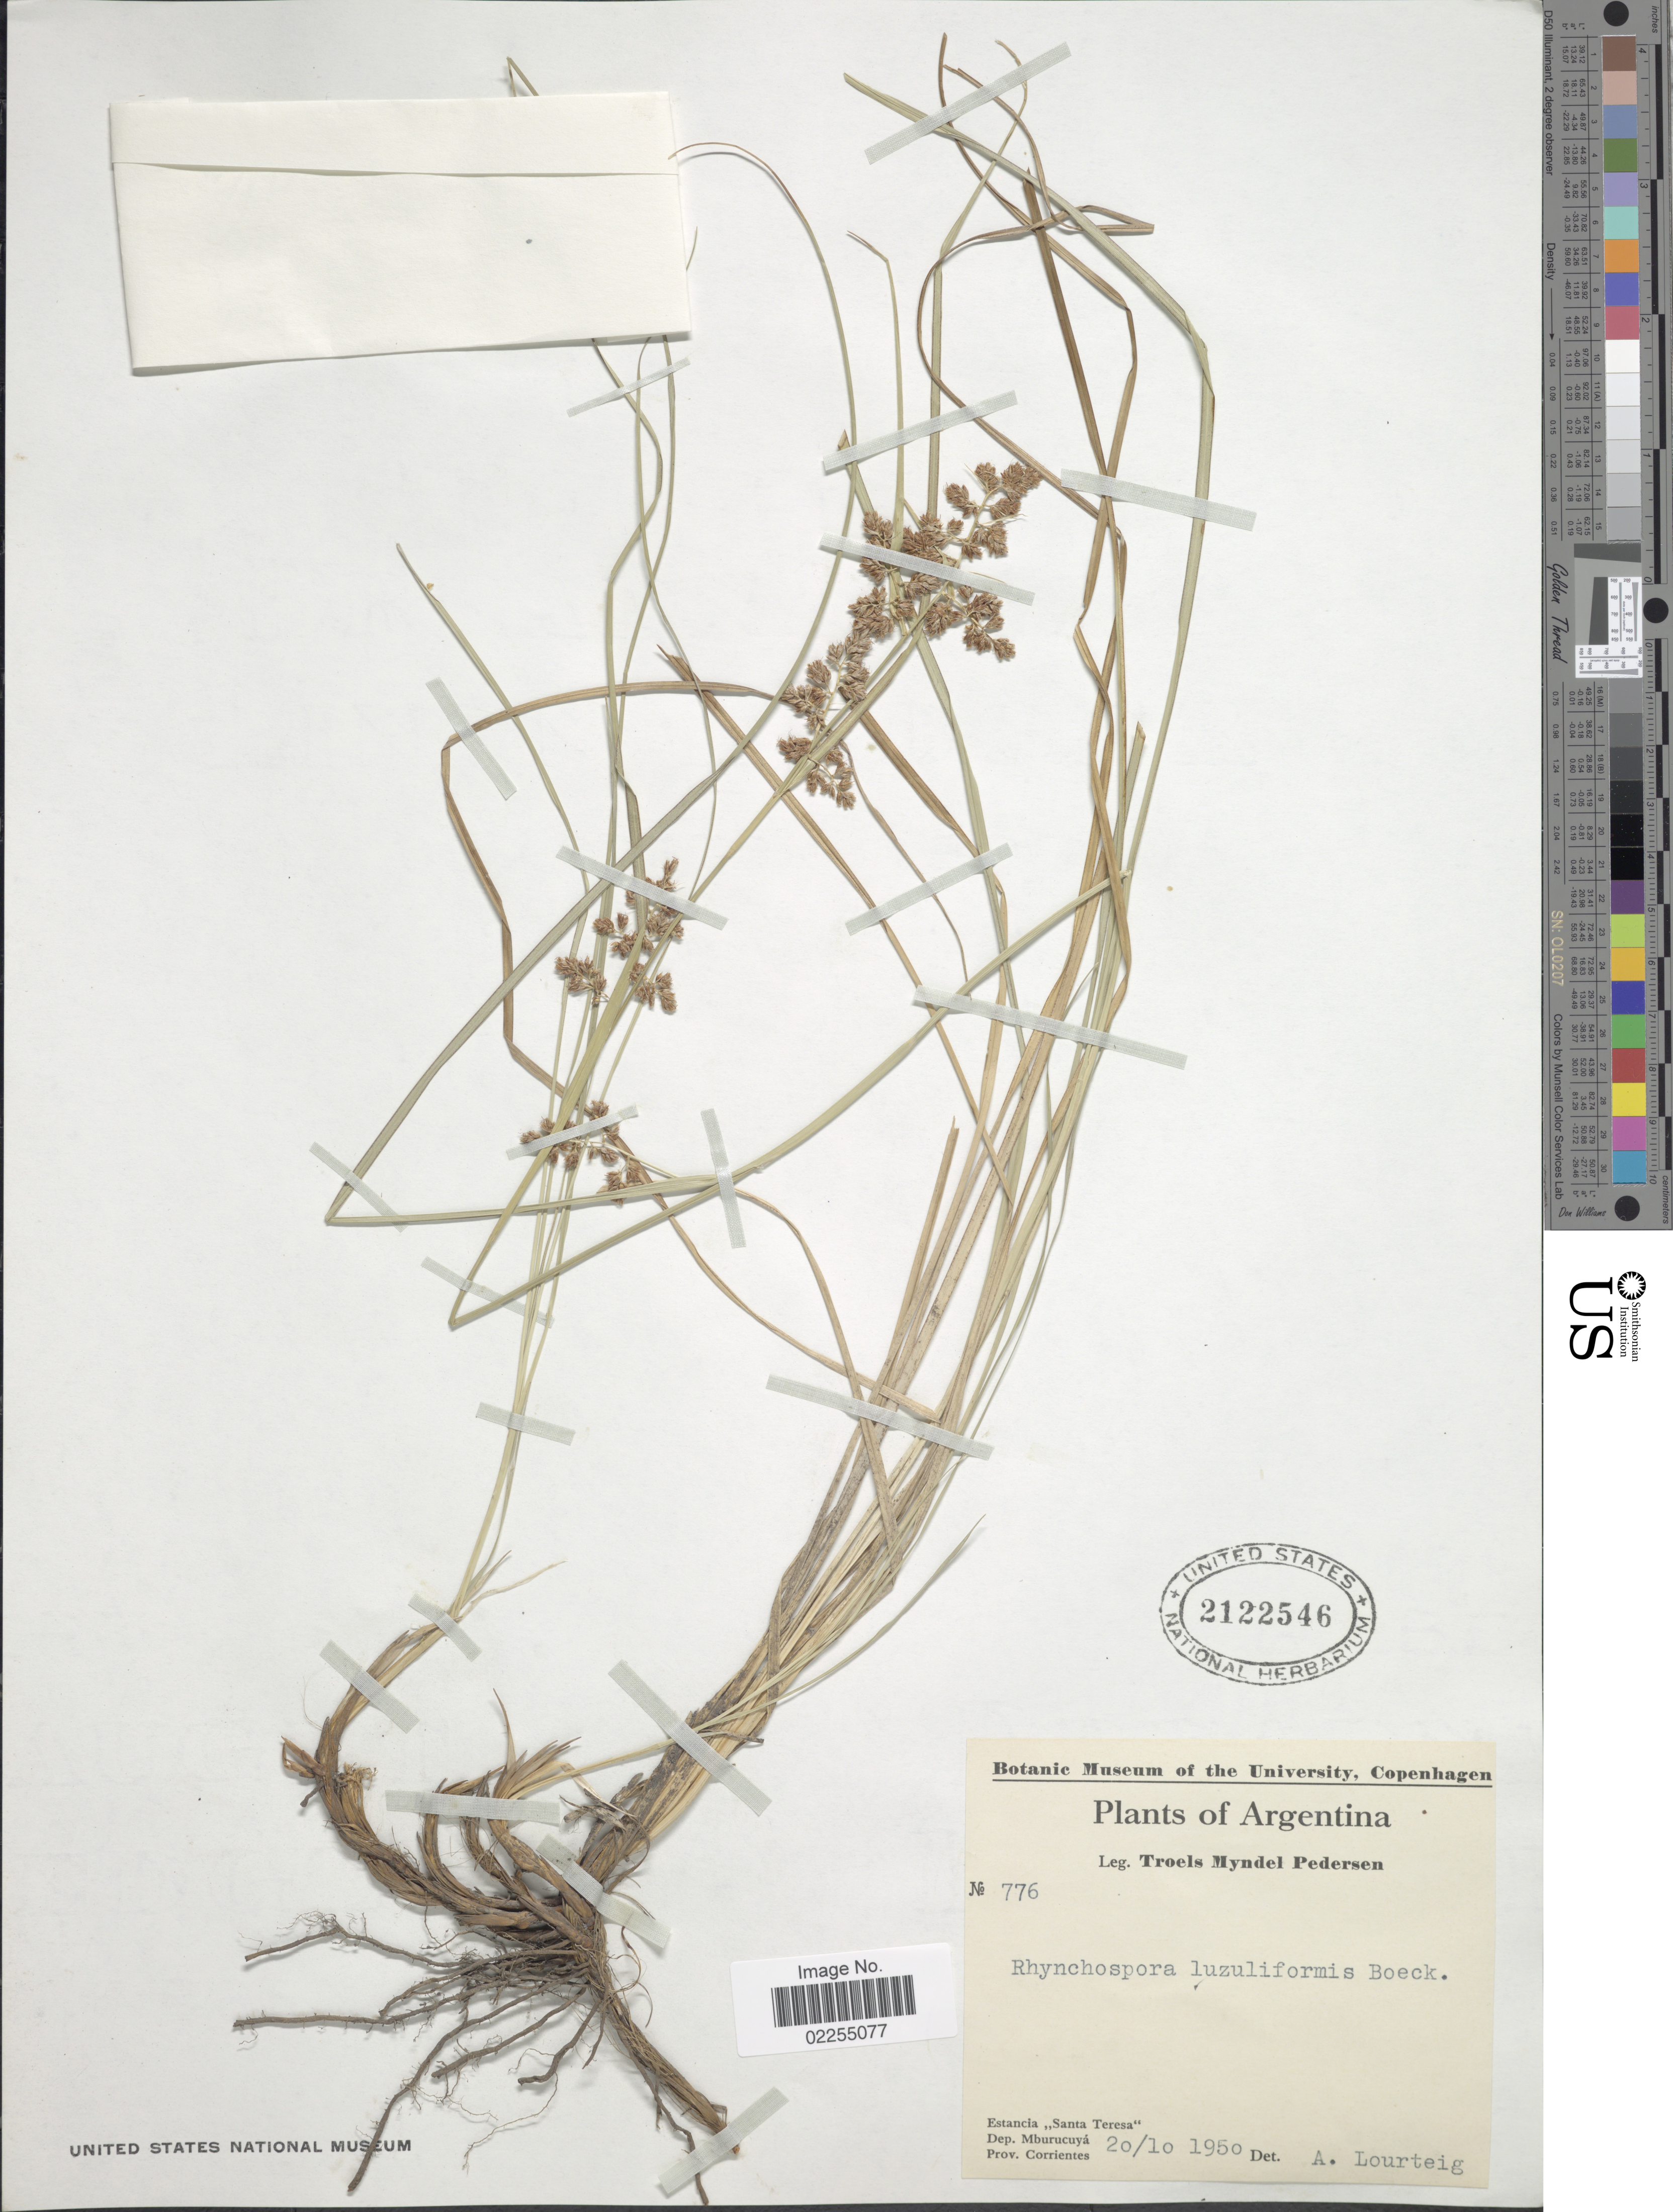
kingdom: Plantae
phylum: Tracheophyta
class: Liliopsida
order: Poales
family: Cyperaceae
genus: Rhynchospora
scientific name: Rhynchospora megapotamica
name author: (A. Spreng.) H. Pfeiff.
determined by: Filho, P. J. S. Silva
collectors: T. Pederson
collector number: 776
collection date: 1950-10-20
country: Argentina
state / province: Corrientes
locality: Estancia Santa Teresa, Dep. Mburucuya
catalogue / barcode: US 2122546